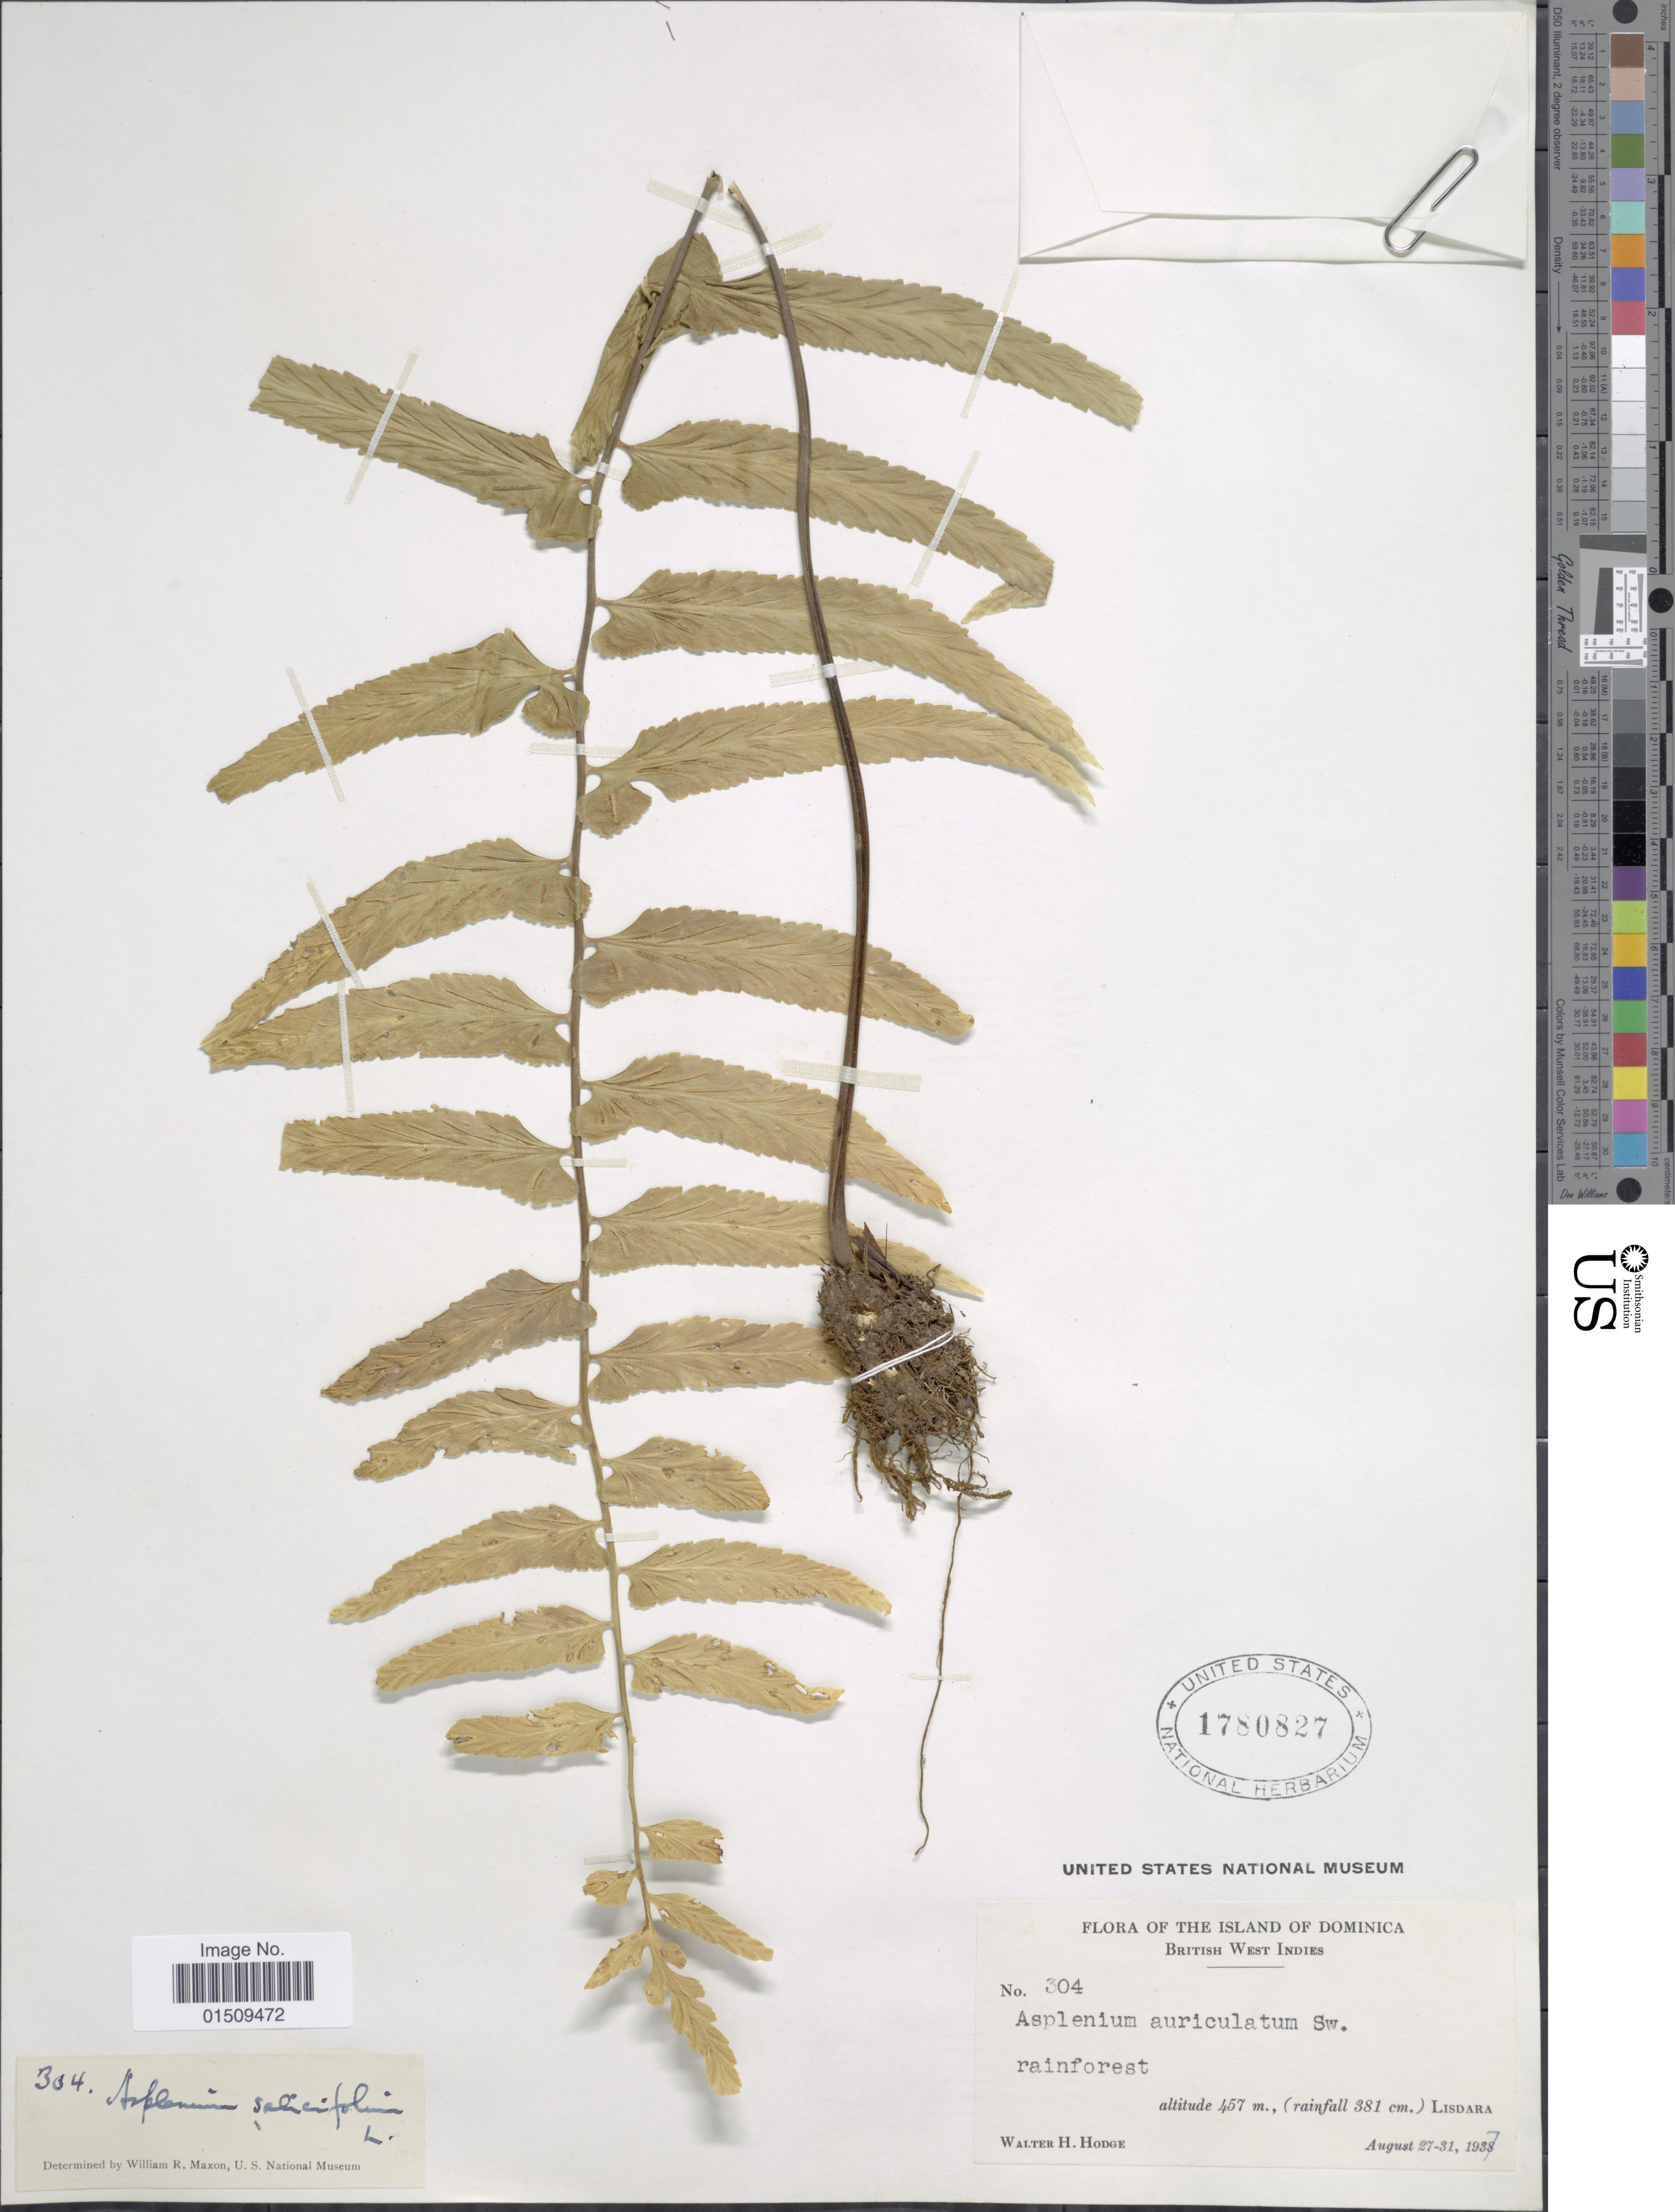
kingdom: Plantae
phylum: Tracheophyta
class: Polypodiopsida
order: Polypodiales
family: Aspleniaceae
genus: Asplenium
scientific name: Asplenium salicifolium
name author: L.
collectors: W. Hodge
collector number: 304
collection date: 1937-08-27/1937-08-31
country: Dominica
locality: The Island of Dominca, British West Indies, Lisdara.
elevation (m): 457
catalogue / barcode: US 1780827